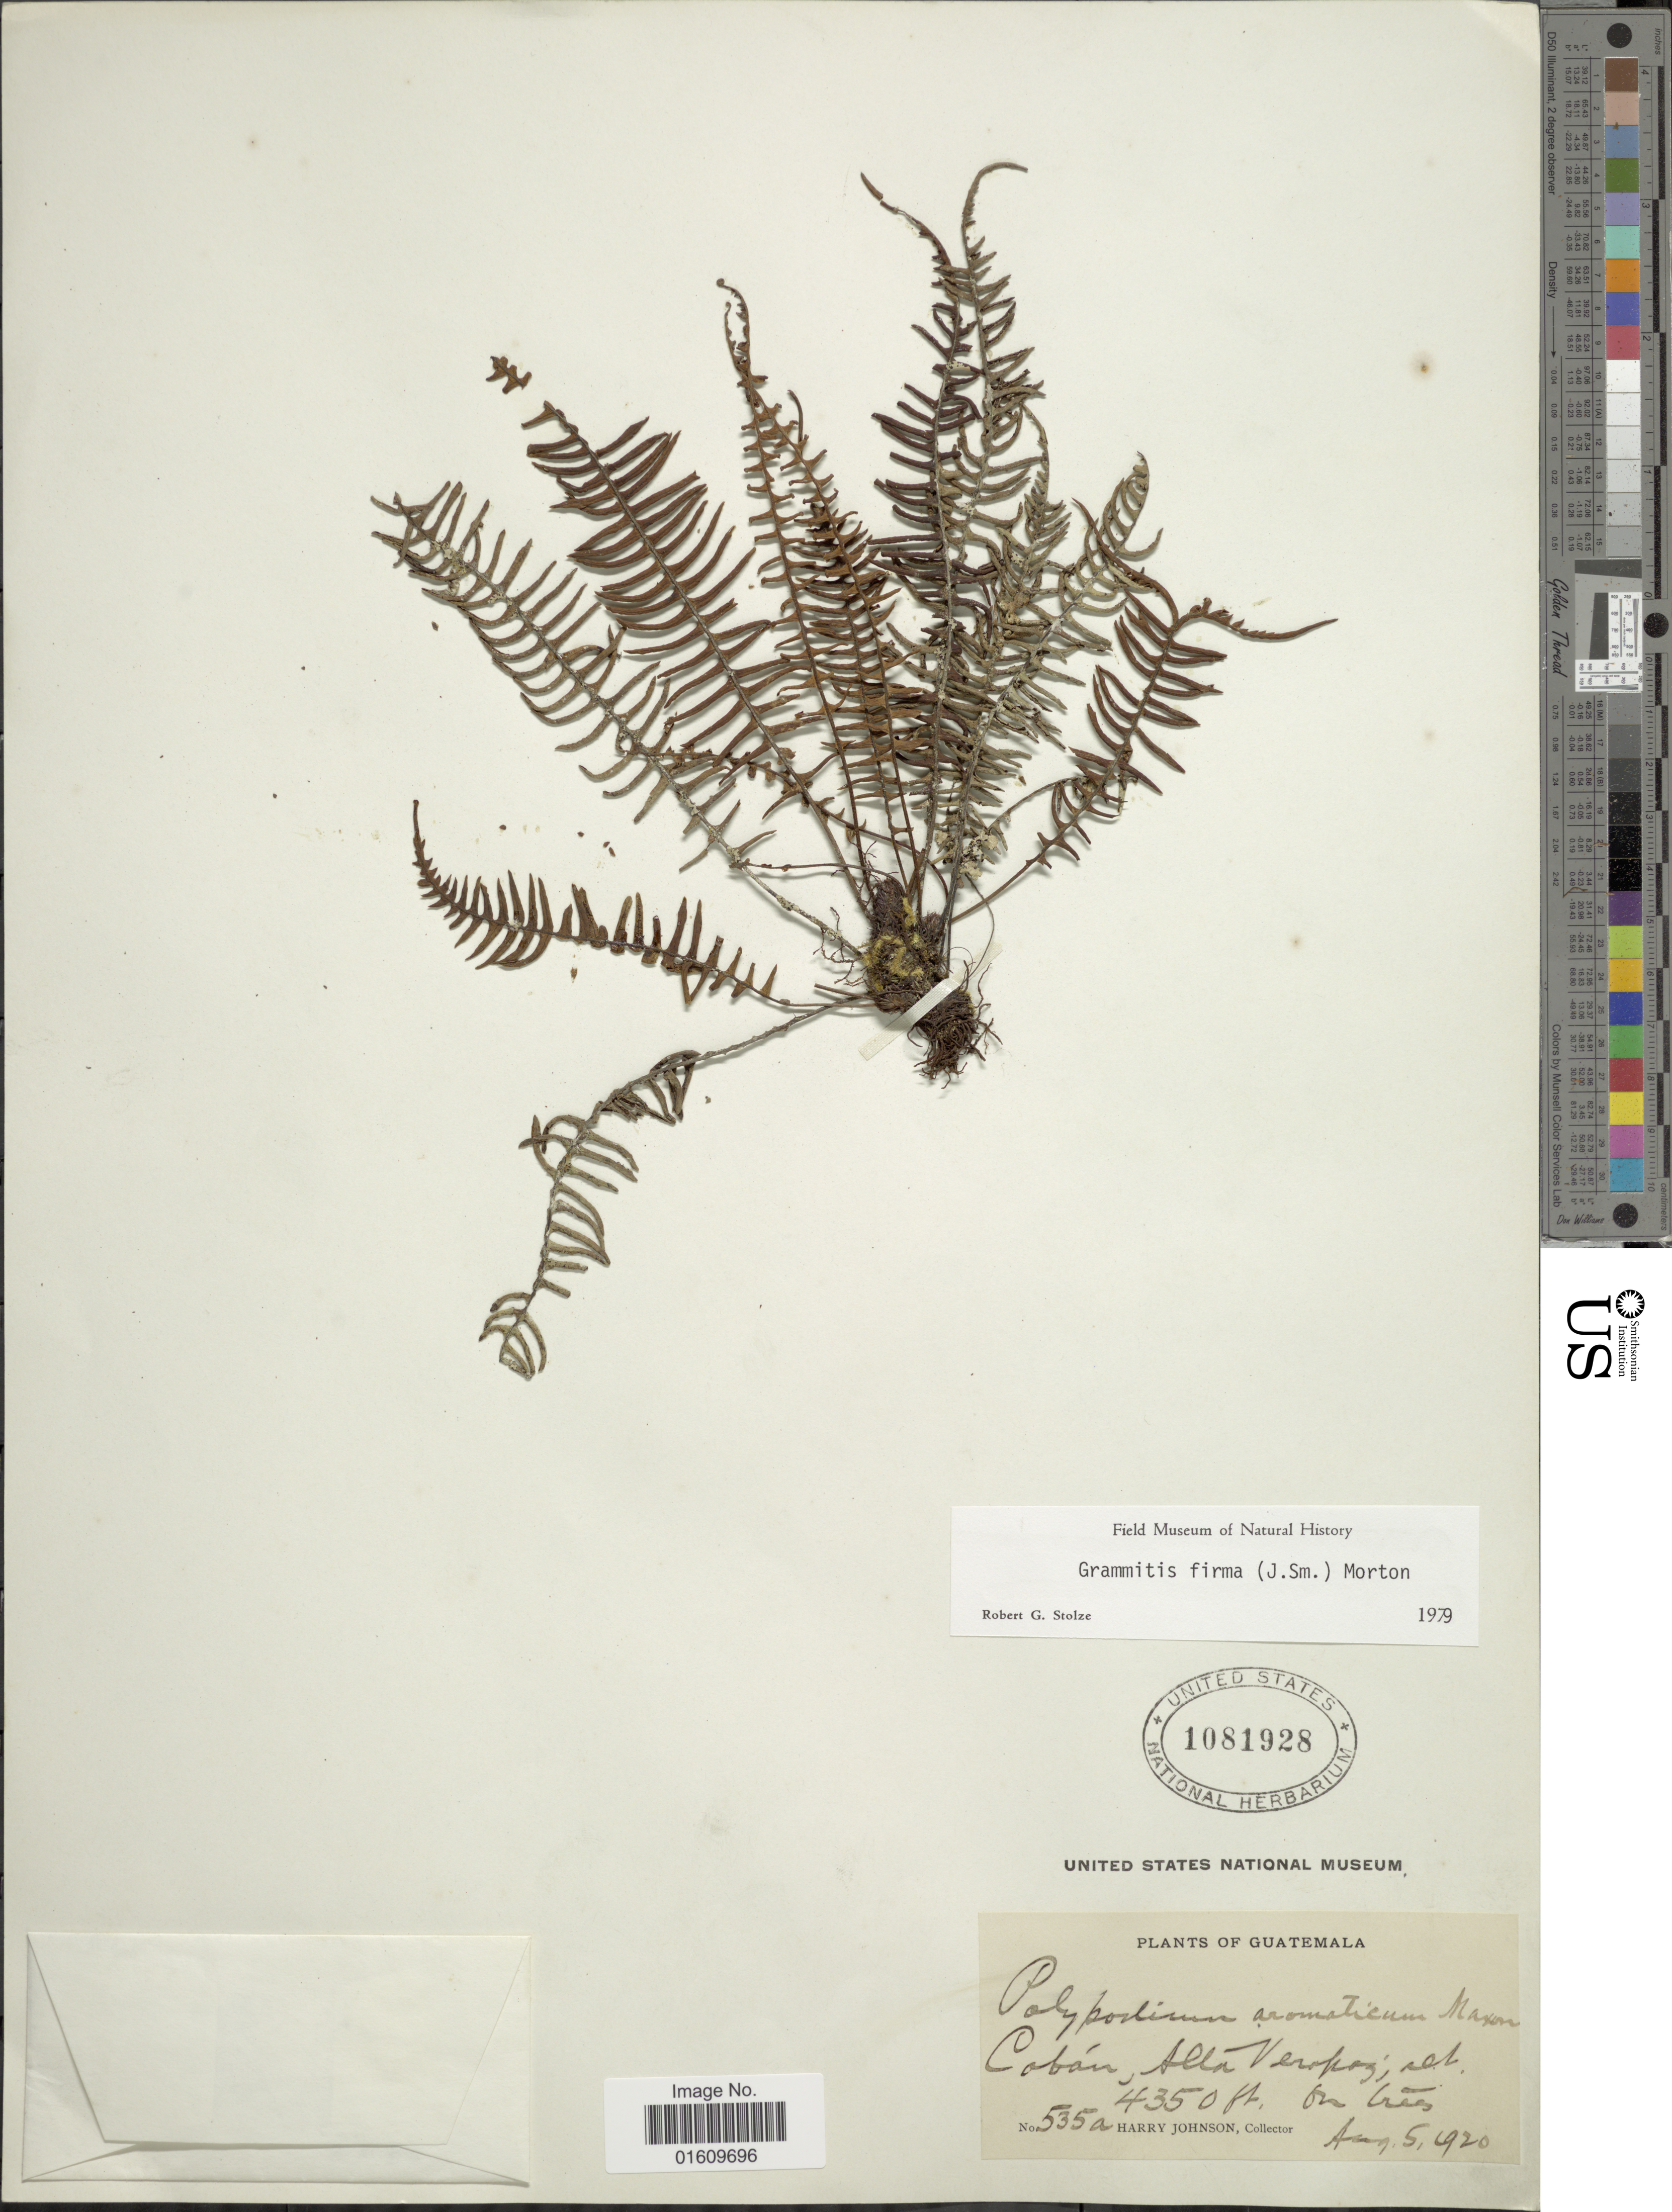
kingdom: Plantae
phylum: Tracheophyta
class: Polypodiopsida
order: Polypodiales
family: Polypodiaceae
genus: Melpomene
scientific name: Melpomene firma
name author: (J. Sm.) A.R. Sm. & R.C. Moran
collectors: H. Johnson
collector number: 535 a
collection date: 1920-08-05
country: Guatemala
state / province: Alta Verapaz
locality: Coban, Alta Verapaz on trees.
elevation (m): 1326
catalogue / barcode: US 1081928